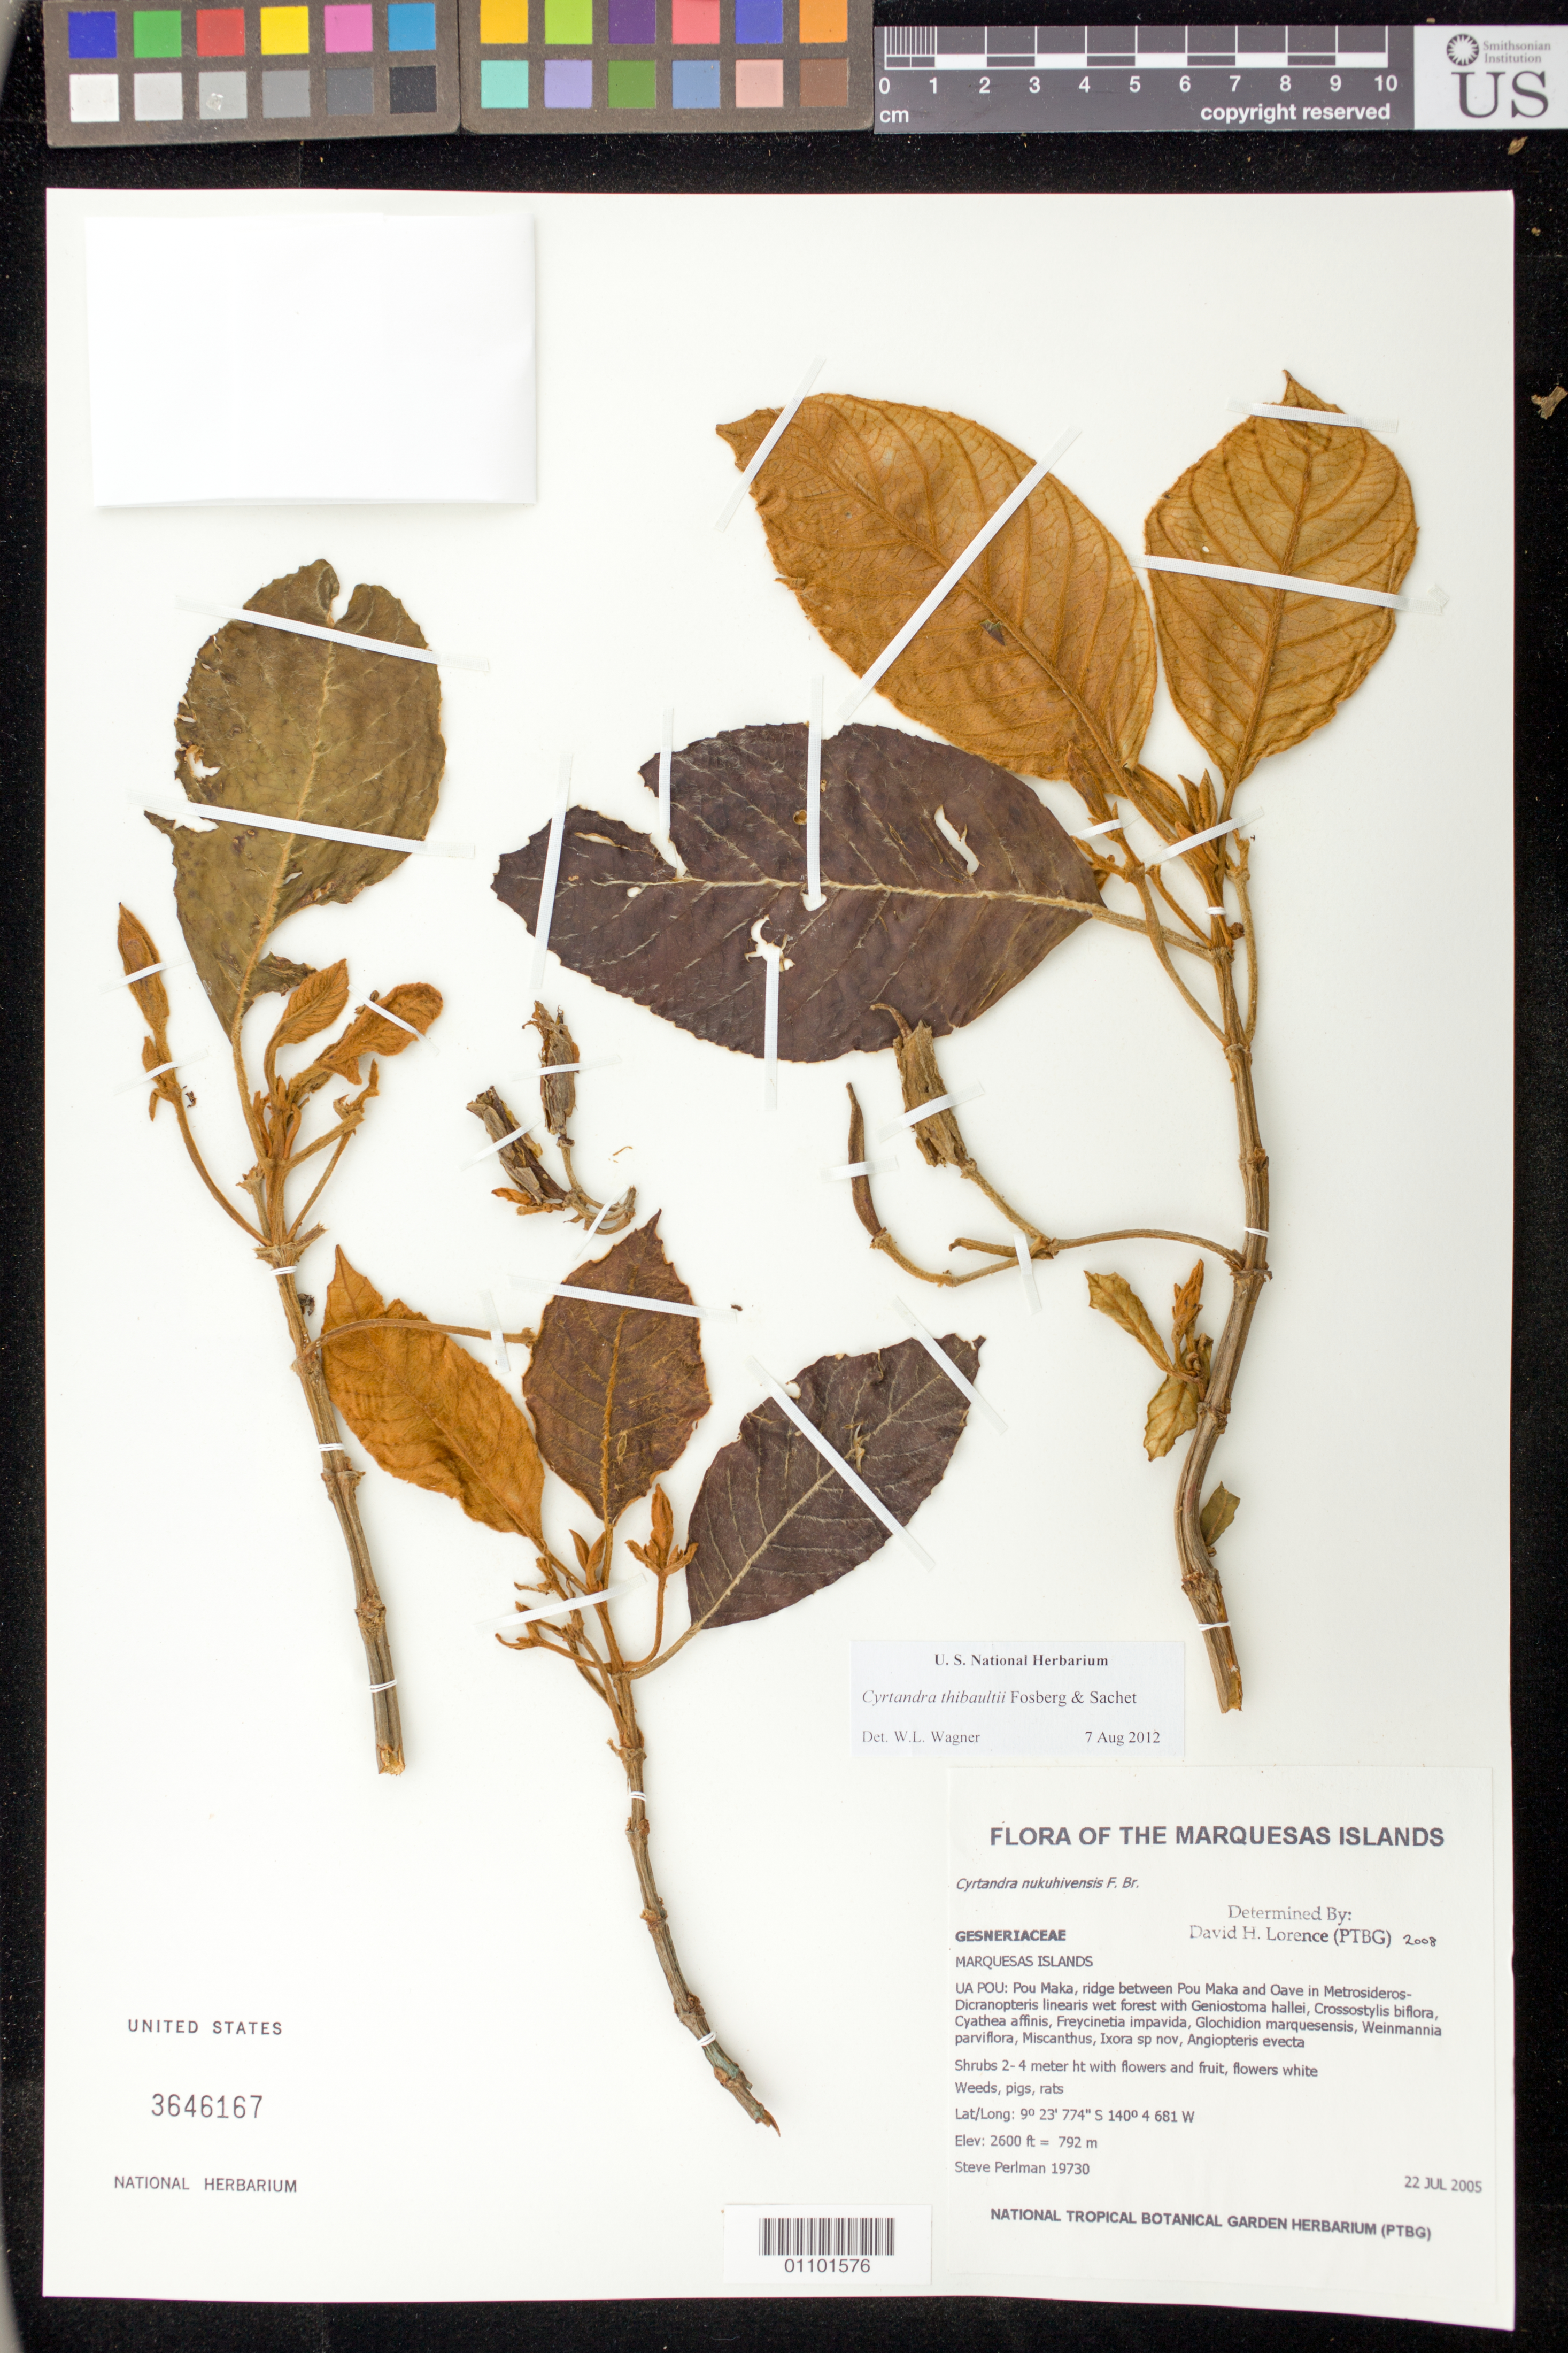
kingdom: Plantae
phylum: Tracheophyta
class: Magnoliopsida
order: Lamiales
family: Gesneriaceae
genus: Cyrtandra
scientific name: Cyrtandra thibaultii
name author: Fosberg & Sachet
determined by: Wagner, W. L., (BOT), Smithsonian Institution - National Museum of Natural History (UNITED STATES)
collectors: S. P. Perlman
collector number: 19730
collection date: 2005-07-22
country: French Polynesia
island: Ua Pou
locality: Pou Maka, ridge between Pou Maka and Oave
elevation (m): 792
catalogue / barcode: US 3646167